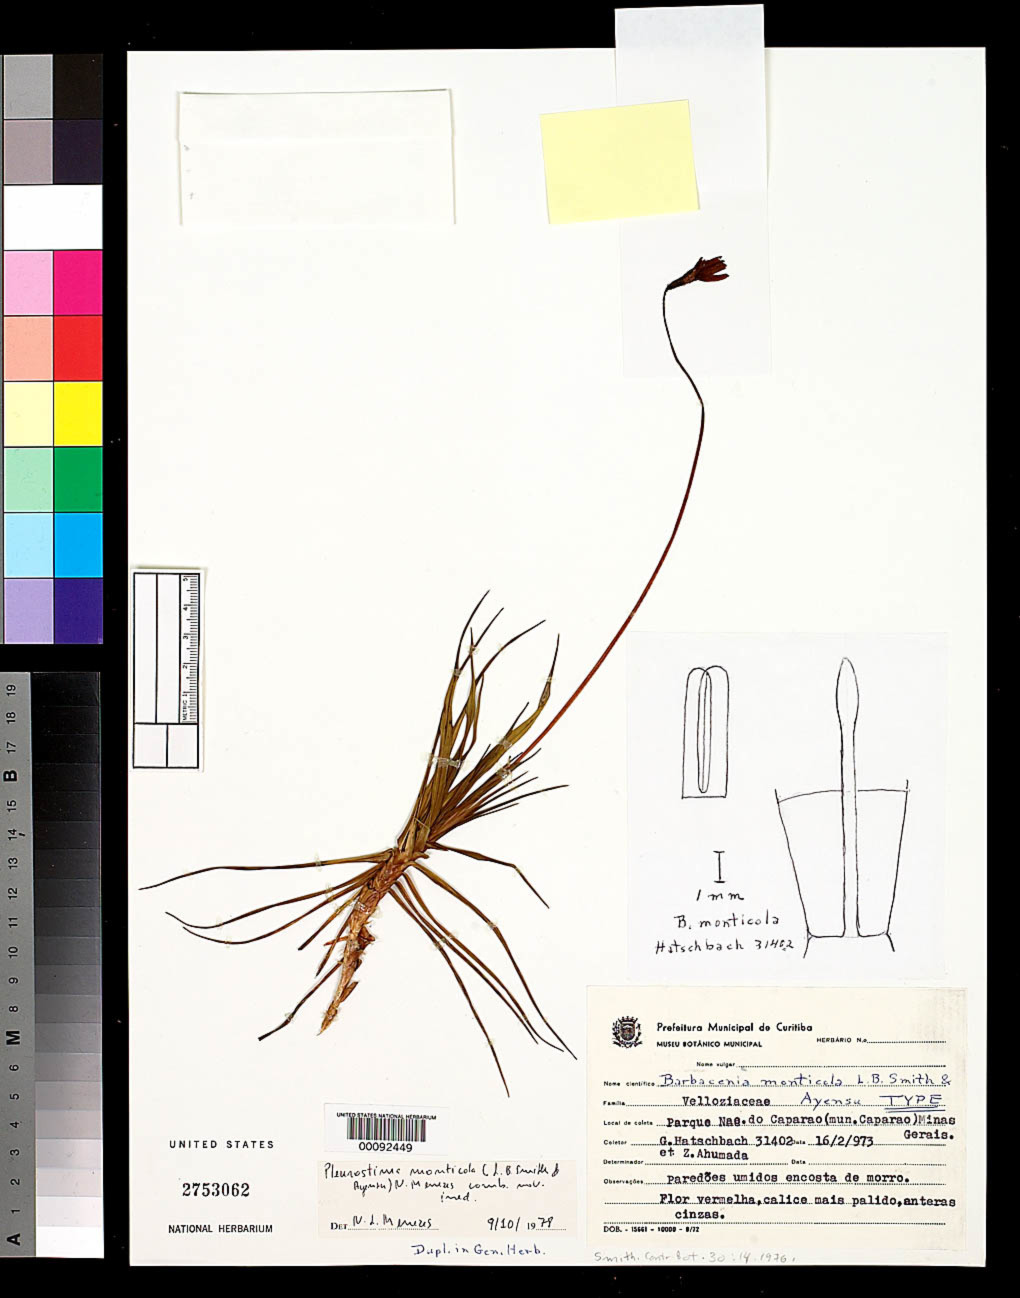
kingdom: Plantae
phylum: Tracheophyta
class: Liliopsida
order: Pandanales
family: Velloziaceae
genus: Barbacenia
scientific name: Barbacenia monticola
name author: L.B. Sm. & Ayensu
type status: Holotype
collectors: G. Hatschbach & Z. Ahumada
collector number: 31402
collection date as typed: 16 Feb 1973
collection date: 1973-02-16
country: Brazil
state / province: Minas Gerais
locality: Caparao, Parque Nacional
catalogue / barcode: US 2753062